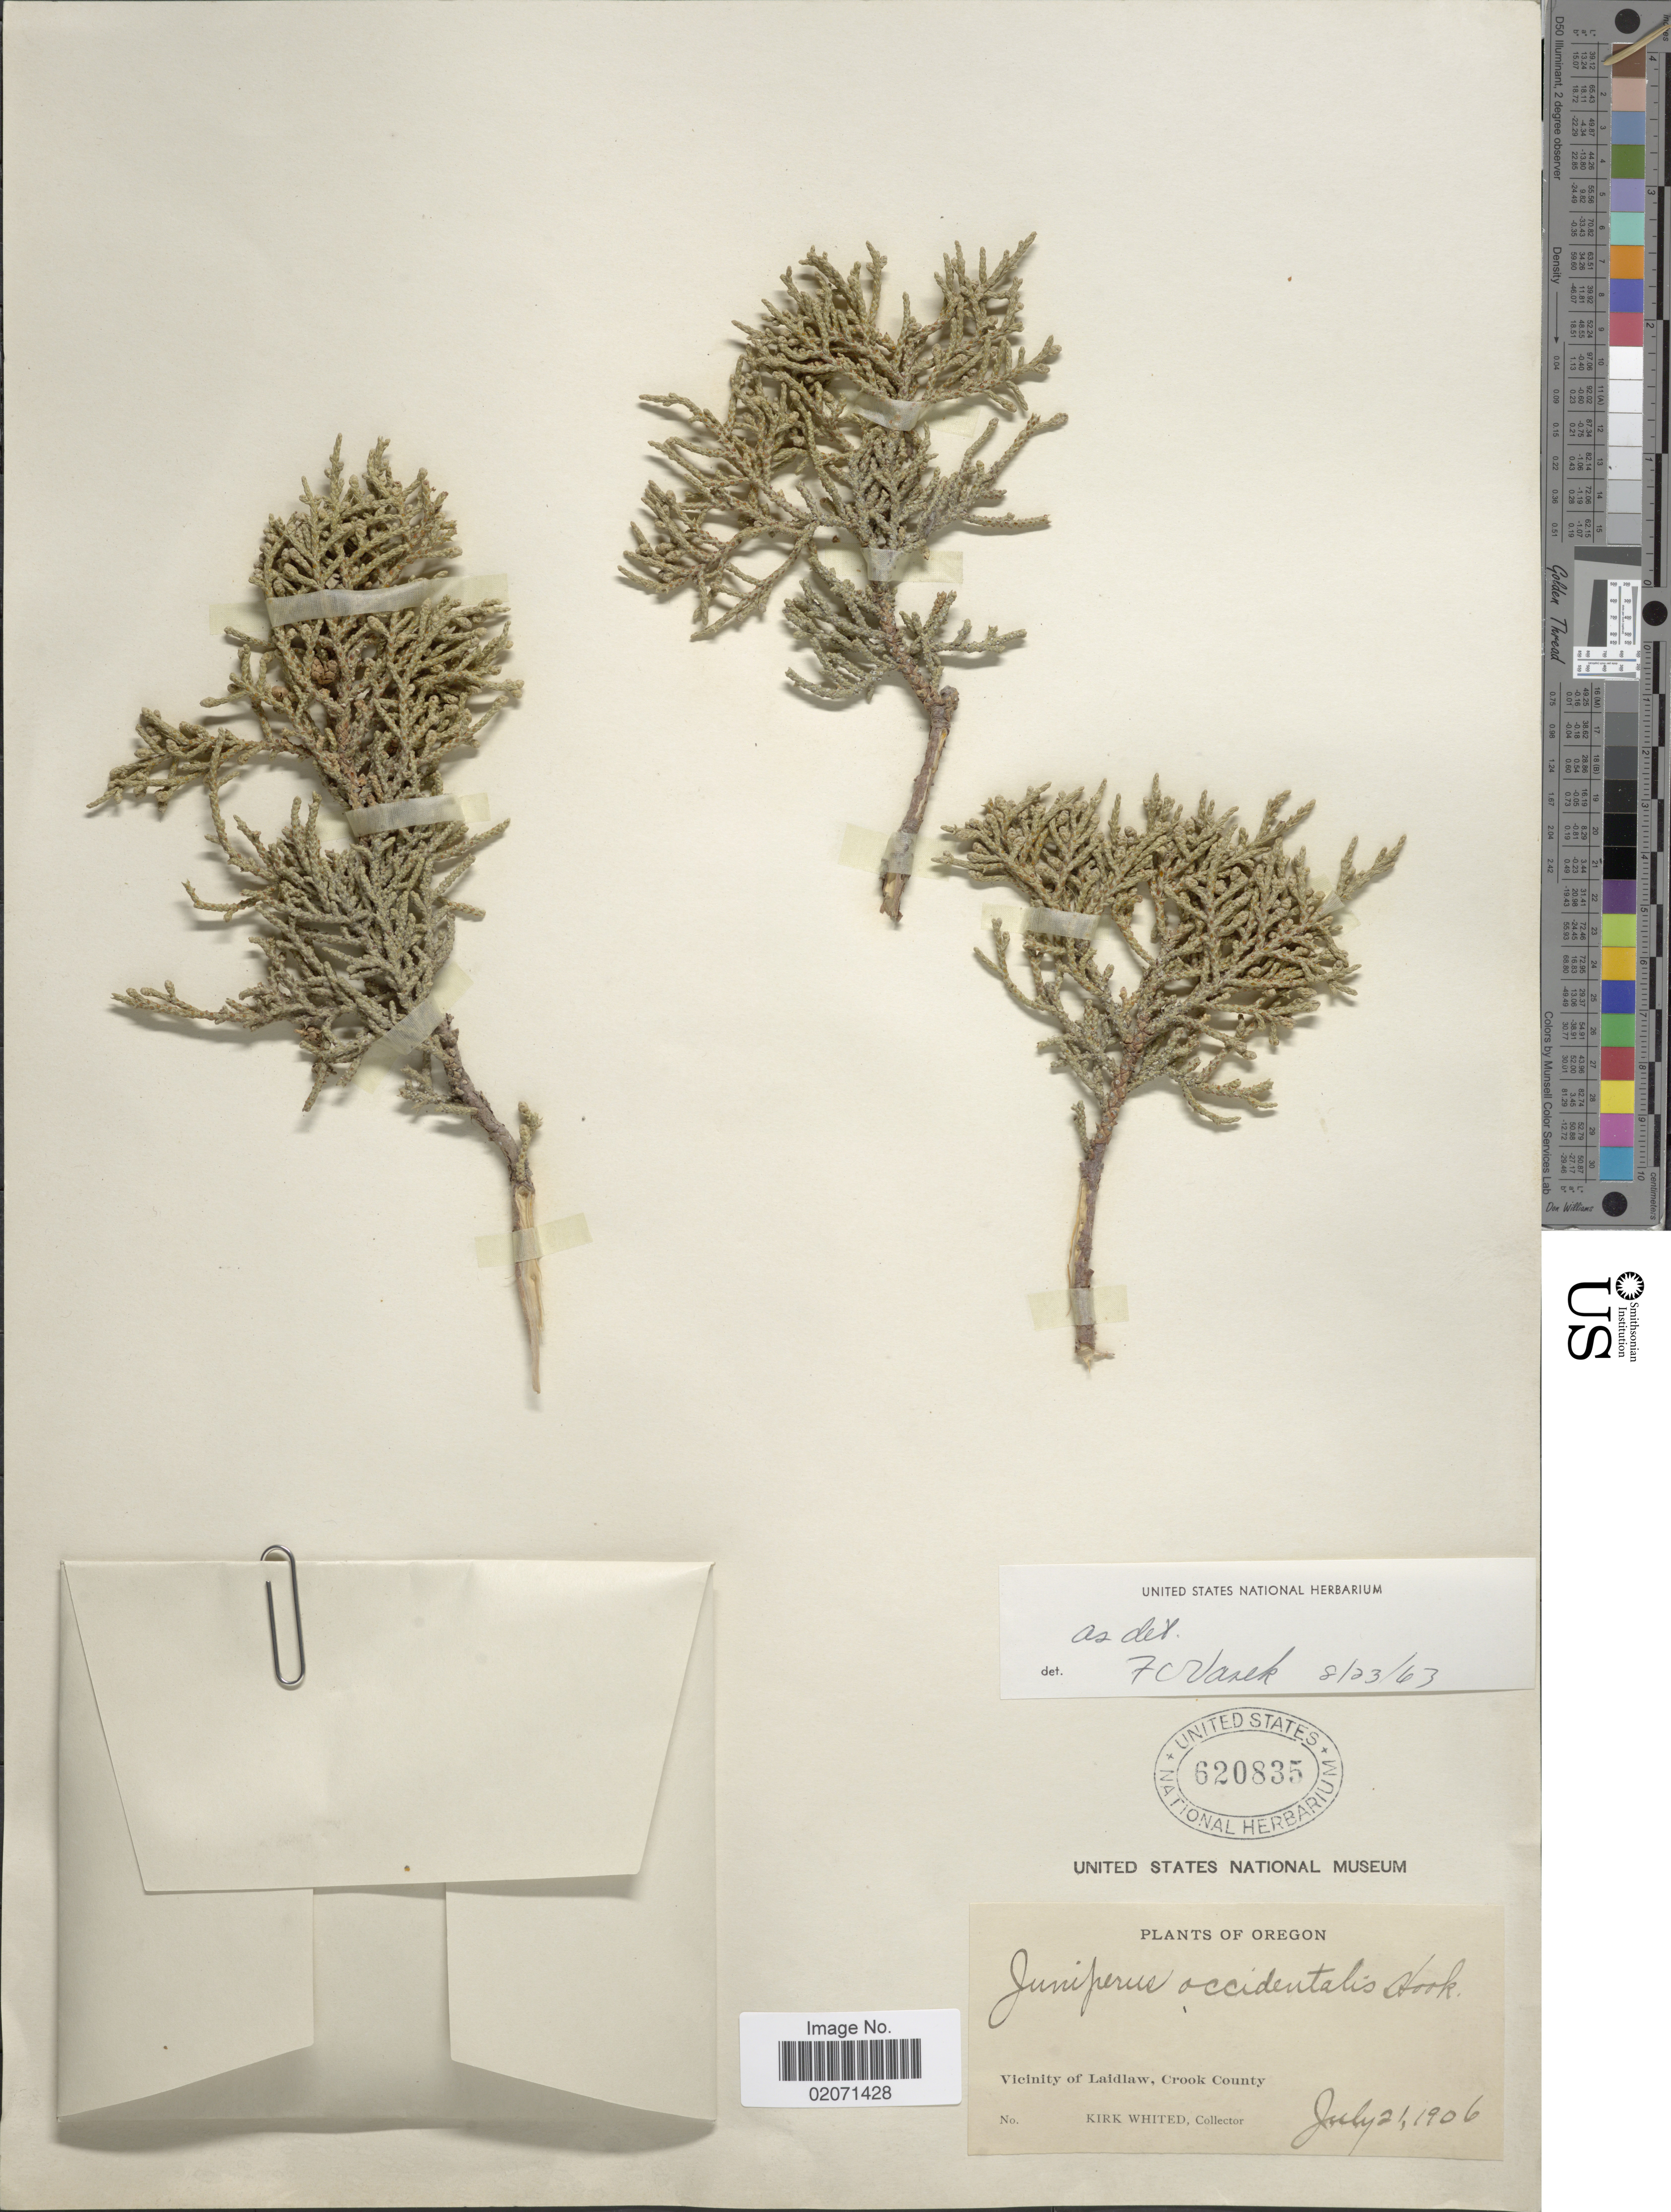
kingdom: Plantae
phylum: Tracheophyta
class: Pinopsida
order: Pinales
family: Cupressaceae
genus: Juniperus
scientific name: Juniperus occidentalis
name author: Hook.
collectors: K. Whited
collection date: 1906-07-21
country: United States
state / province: Oregon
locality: Vicinity of Laidlaw, Crook County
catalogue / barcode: US 620835